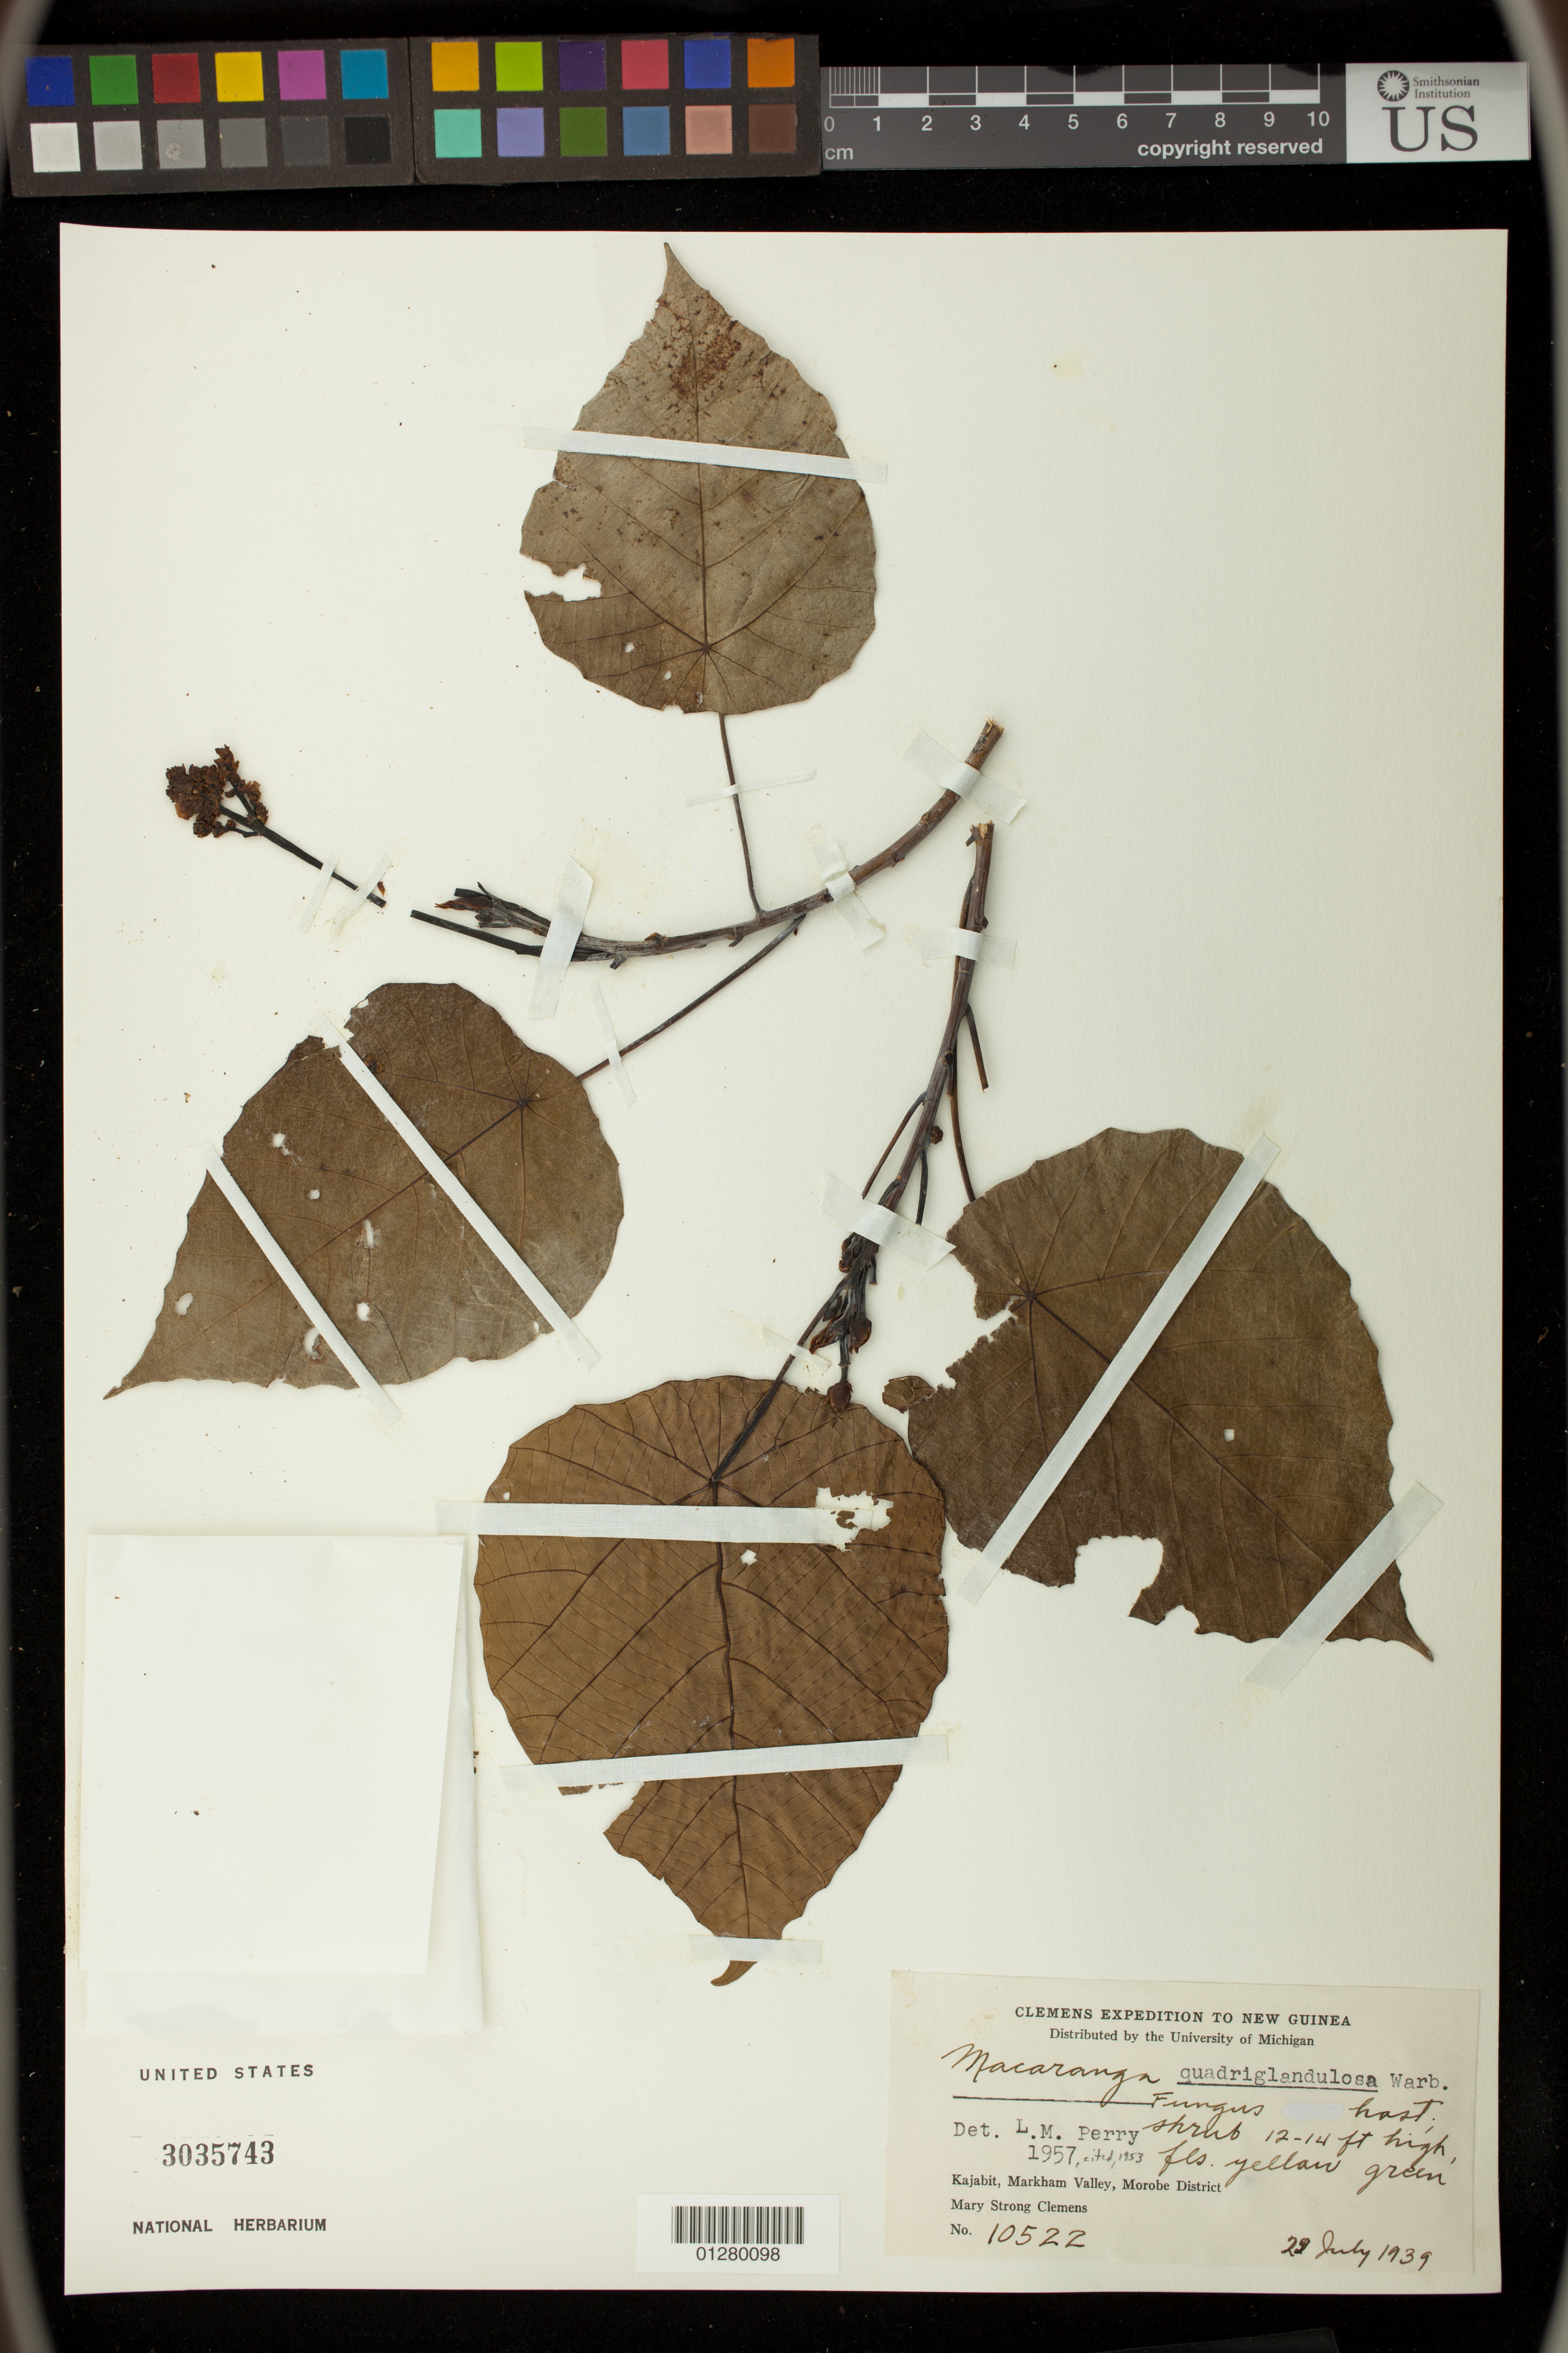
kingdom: Plantae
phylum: Tracheophyta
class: Magnoliopsida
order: Malpighiales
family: Euphorbiaceae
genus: Macaranga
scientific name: Macaranga quadriglandulosa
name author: Warb.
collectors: M. S. Clemens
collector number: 10522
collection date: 1939-07-22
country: Papua New Guinea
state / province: Morobe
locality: Kajabit, Markham Valley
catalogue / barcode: US 3035743